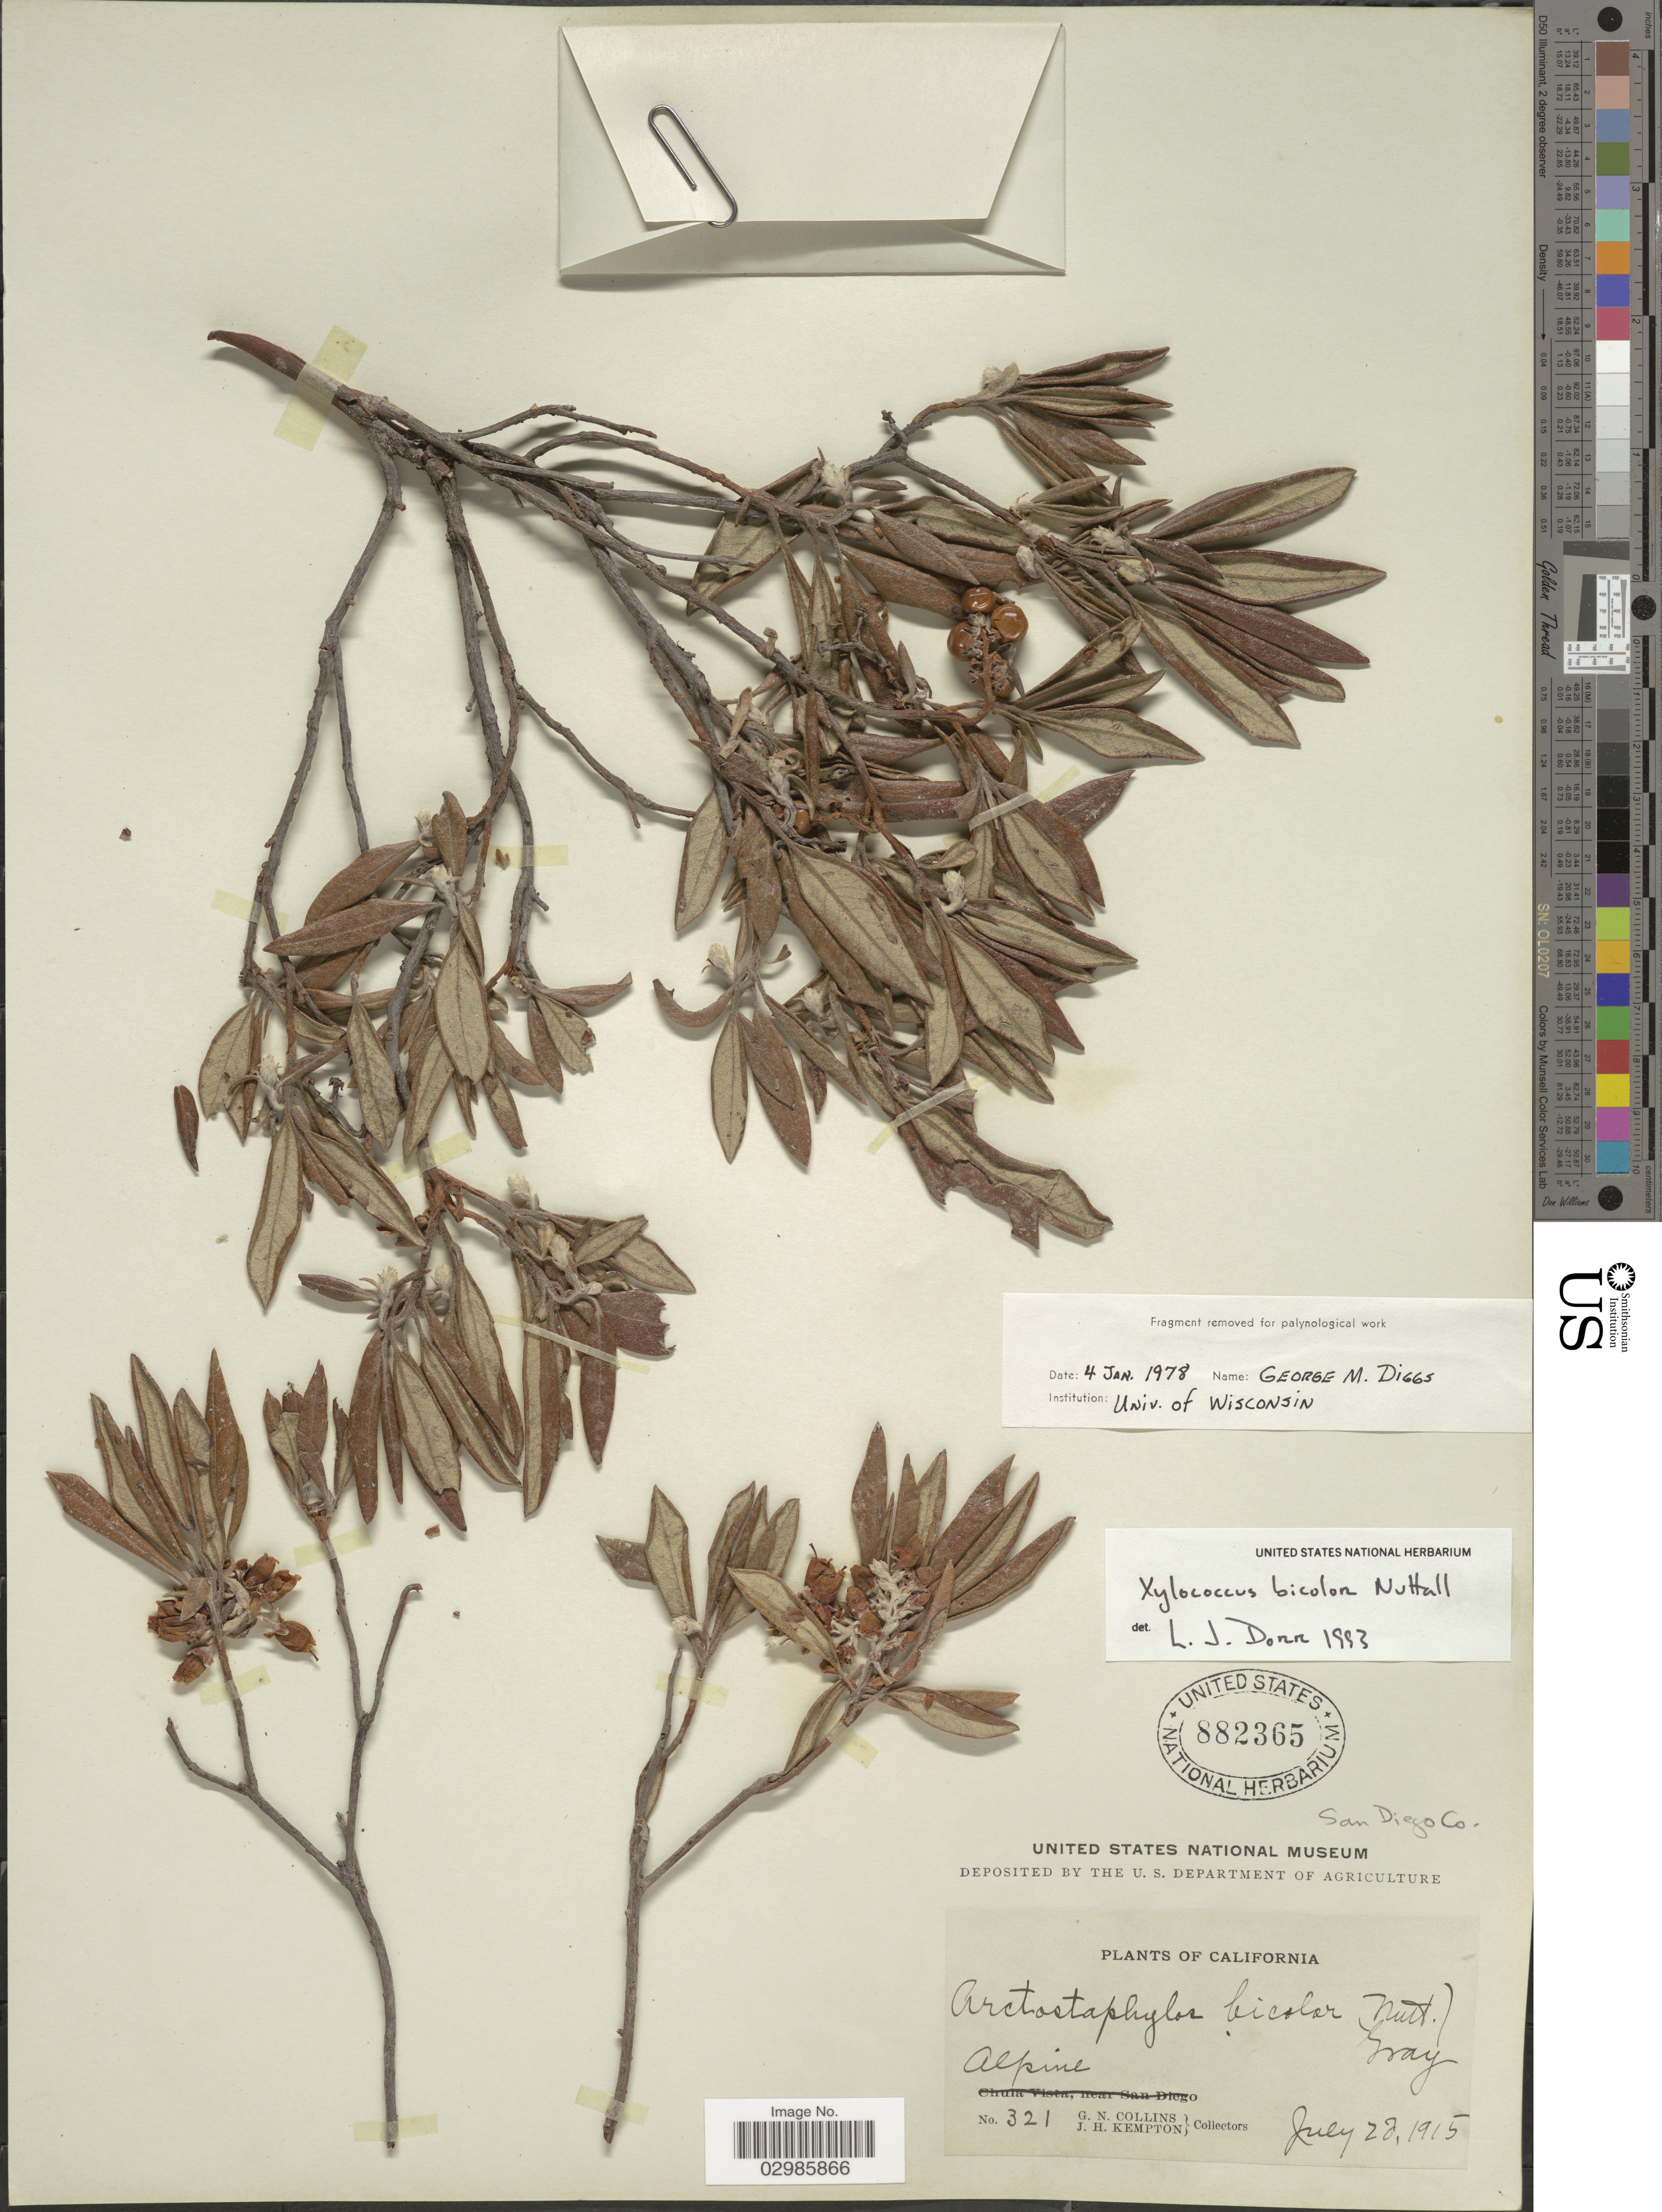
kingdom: Plantae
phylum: Tracheophyta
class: Magnoliopsida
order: Ericales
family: Ericaceae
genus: Xylococcus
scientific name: Xylococcus bicolor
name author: Nutt.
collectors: G. Collins & J. H. Kempton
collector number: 321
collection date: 1915-07-27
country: United States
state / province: California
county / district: San Diego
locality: Alpine. San Diego Co.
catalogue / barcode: US 882365